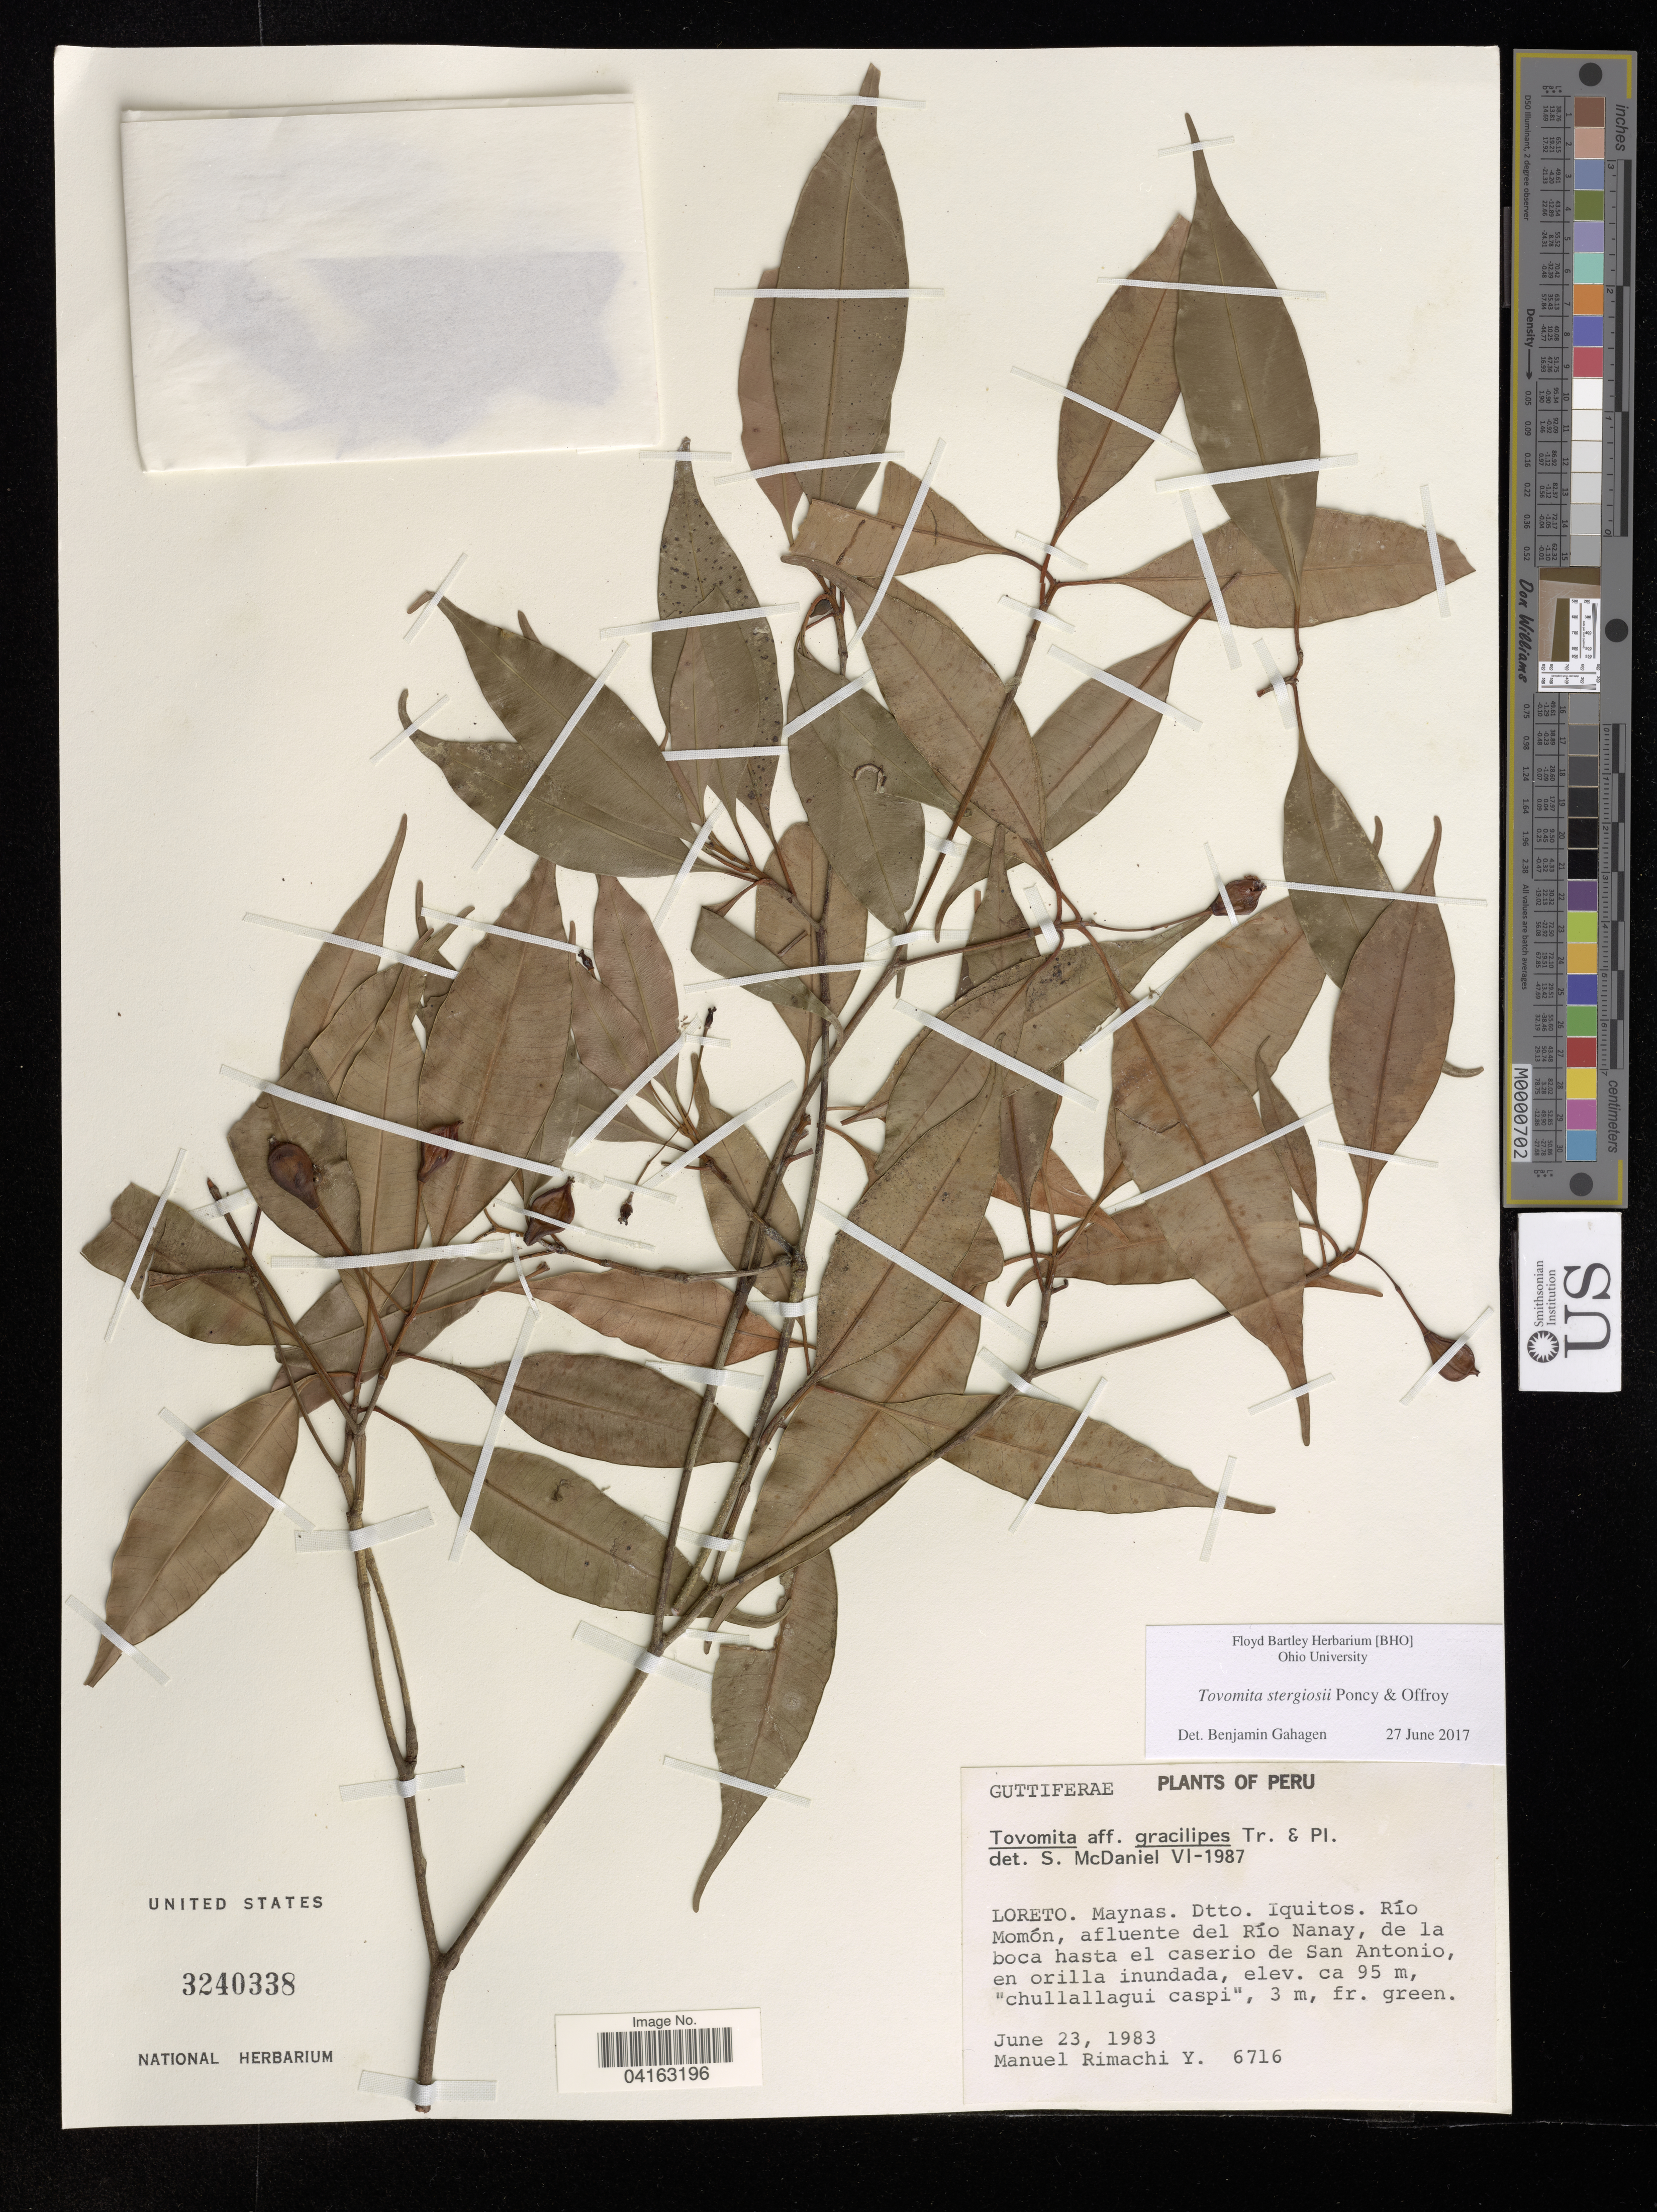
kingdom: Plantae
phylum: Tracheophyta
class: Magnoliopsida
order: Malpighiales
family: Clusiaceae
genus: Tovomita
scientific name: Tovomita stergiosii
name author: Cuello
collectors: M. Rimachi Y.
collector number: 6716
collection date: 1983-06-23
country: Peru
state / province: Loreto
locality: Maynas. Dtto. Iquitos. Río Momón, afluente del Río Nanay, de la boca hasta el caserio de San Antonio, en orilla inundada.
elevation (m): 95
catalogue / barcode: US 3240338